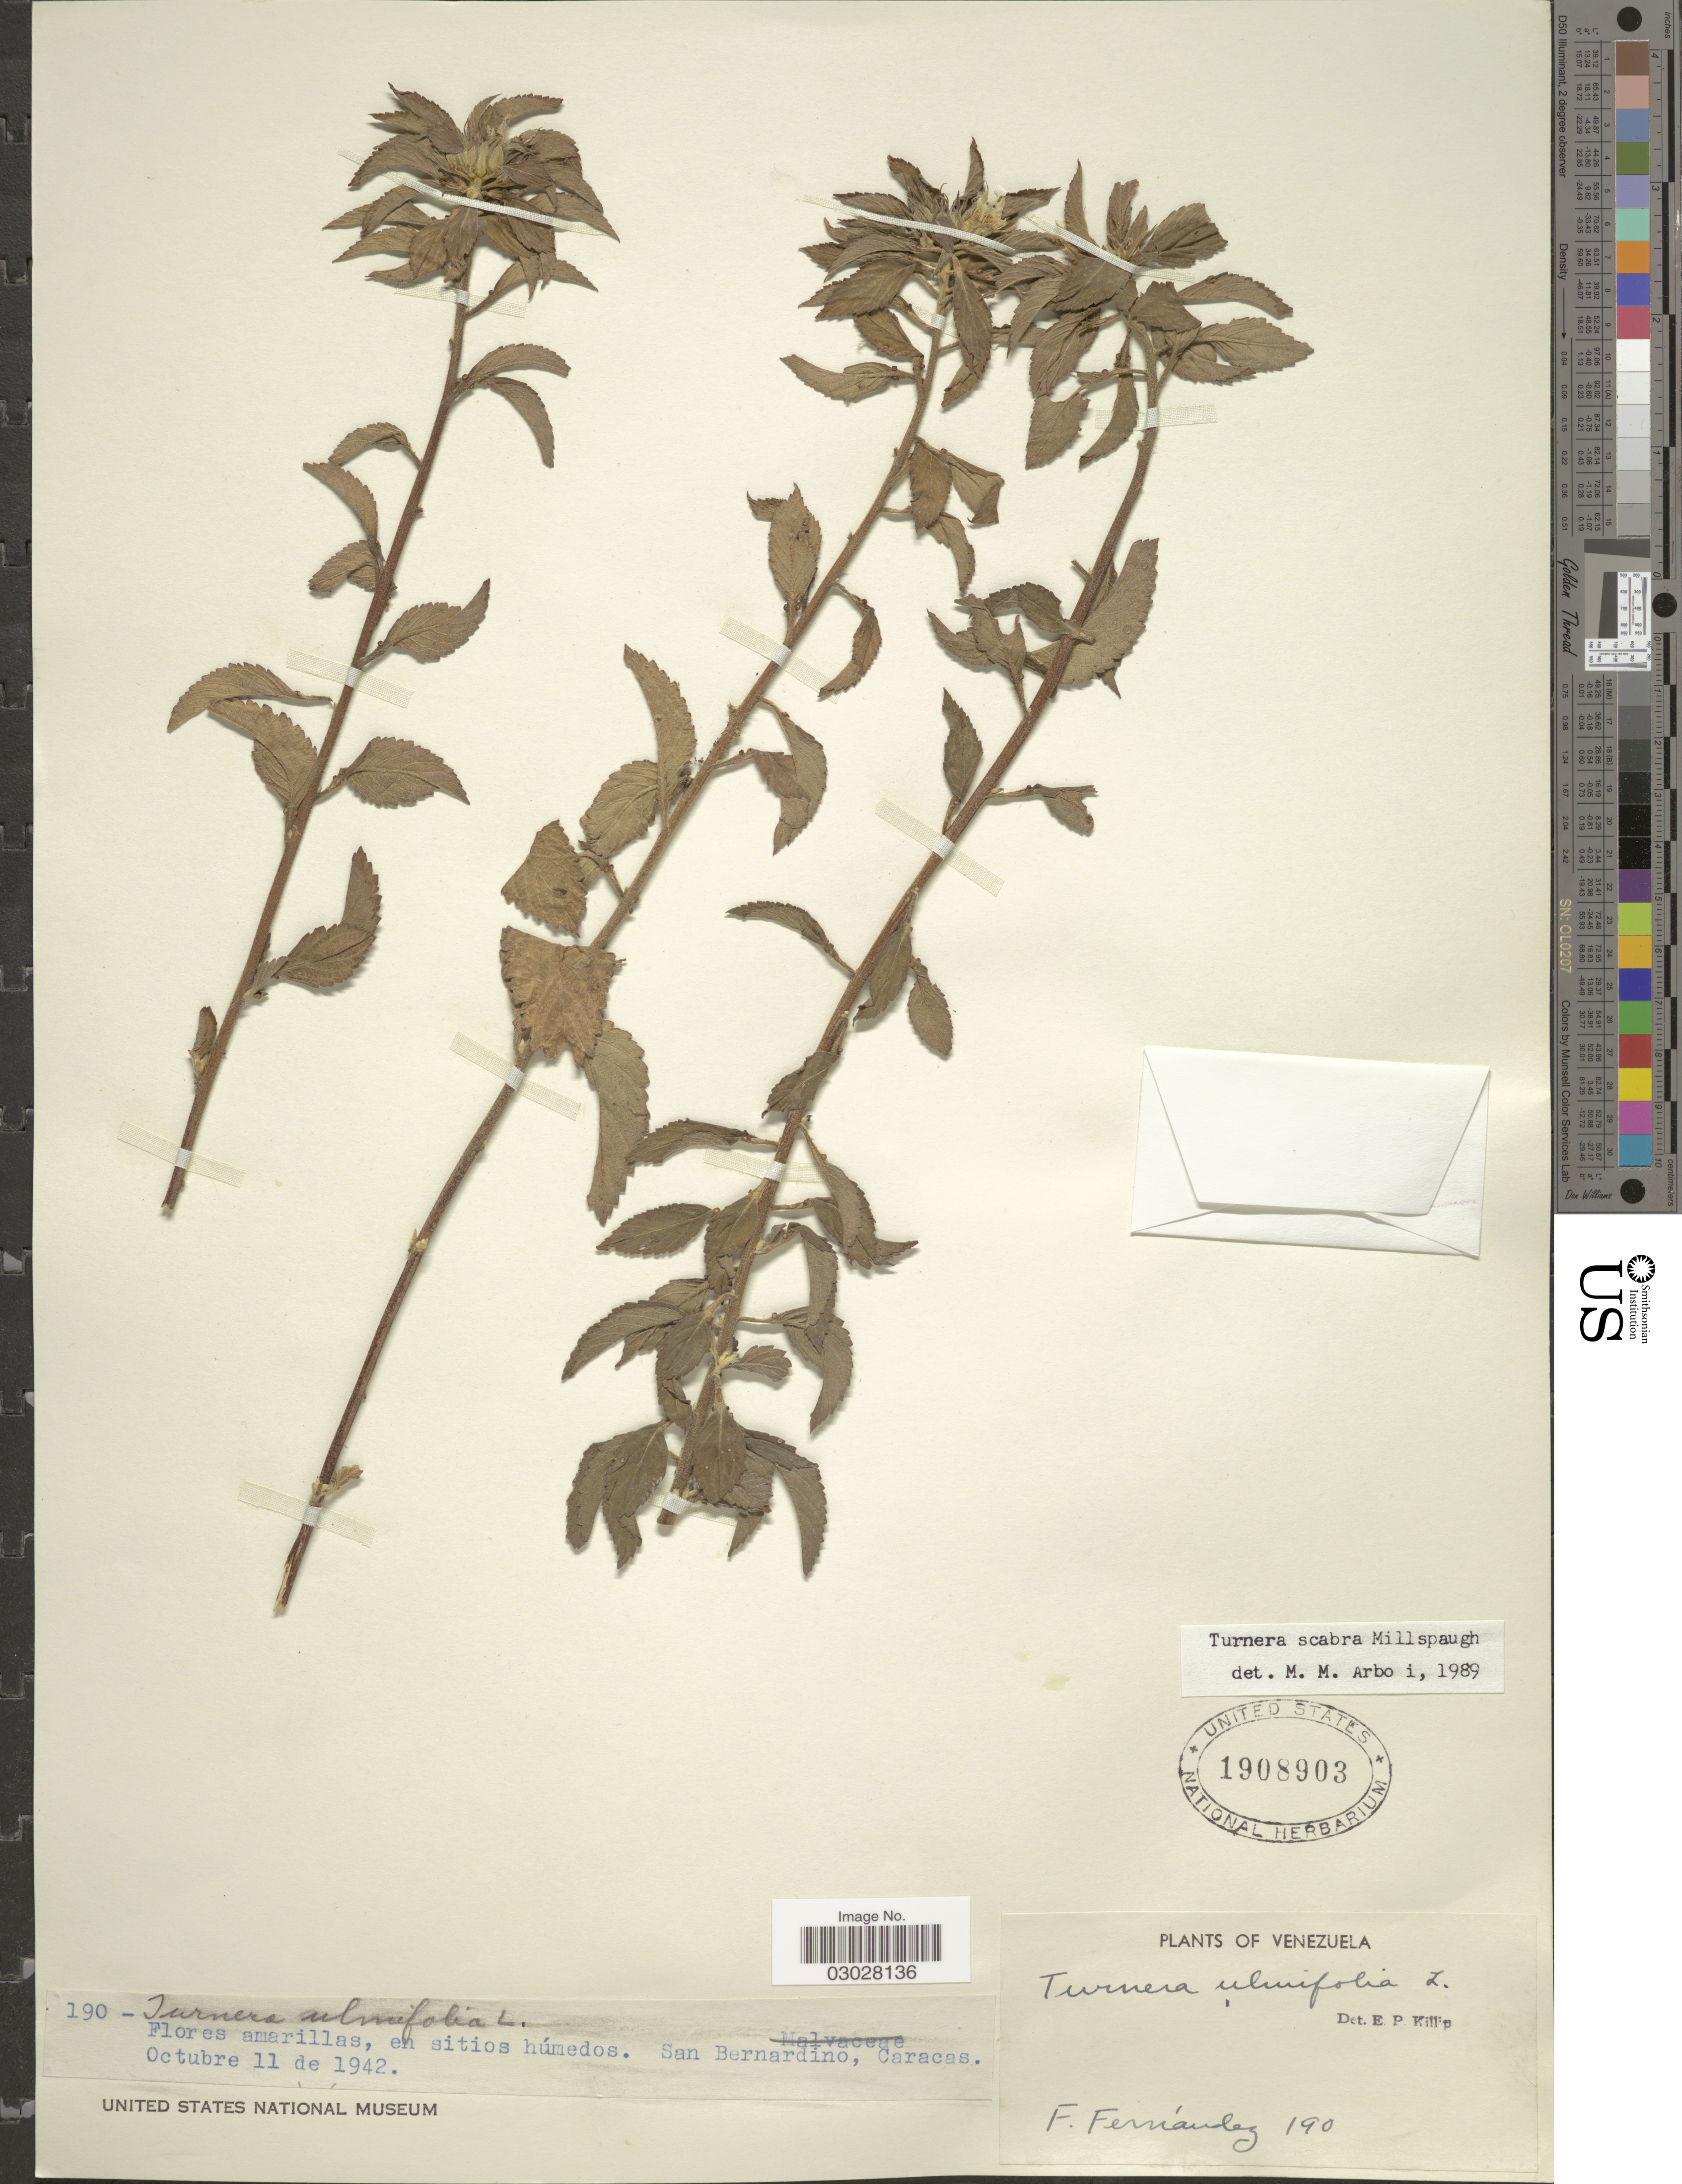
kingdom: Plantae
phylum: Tracheophyta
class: Magnoliopsida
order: Malpighiales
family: Turneraceae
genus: Turnera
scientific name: Turnera scabra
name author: Millsp.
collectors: F. Fernández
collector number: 190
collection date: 1942-10-11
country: Venezuela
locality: San Bernardino, Caracas.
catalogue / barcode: US 1908903